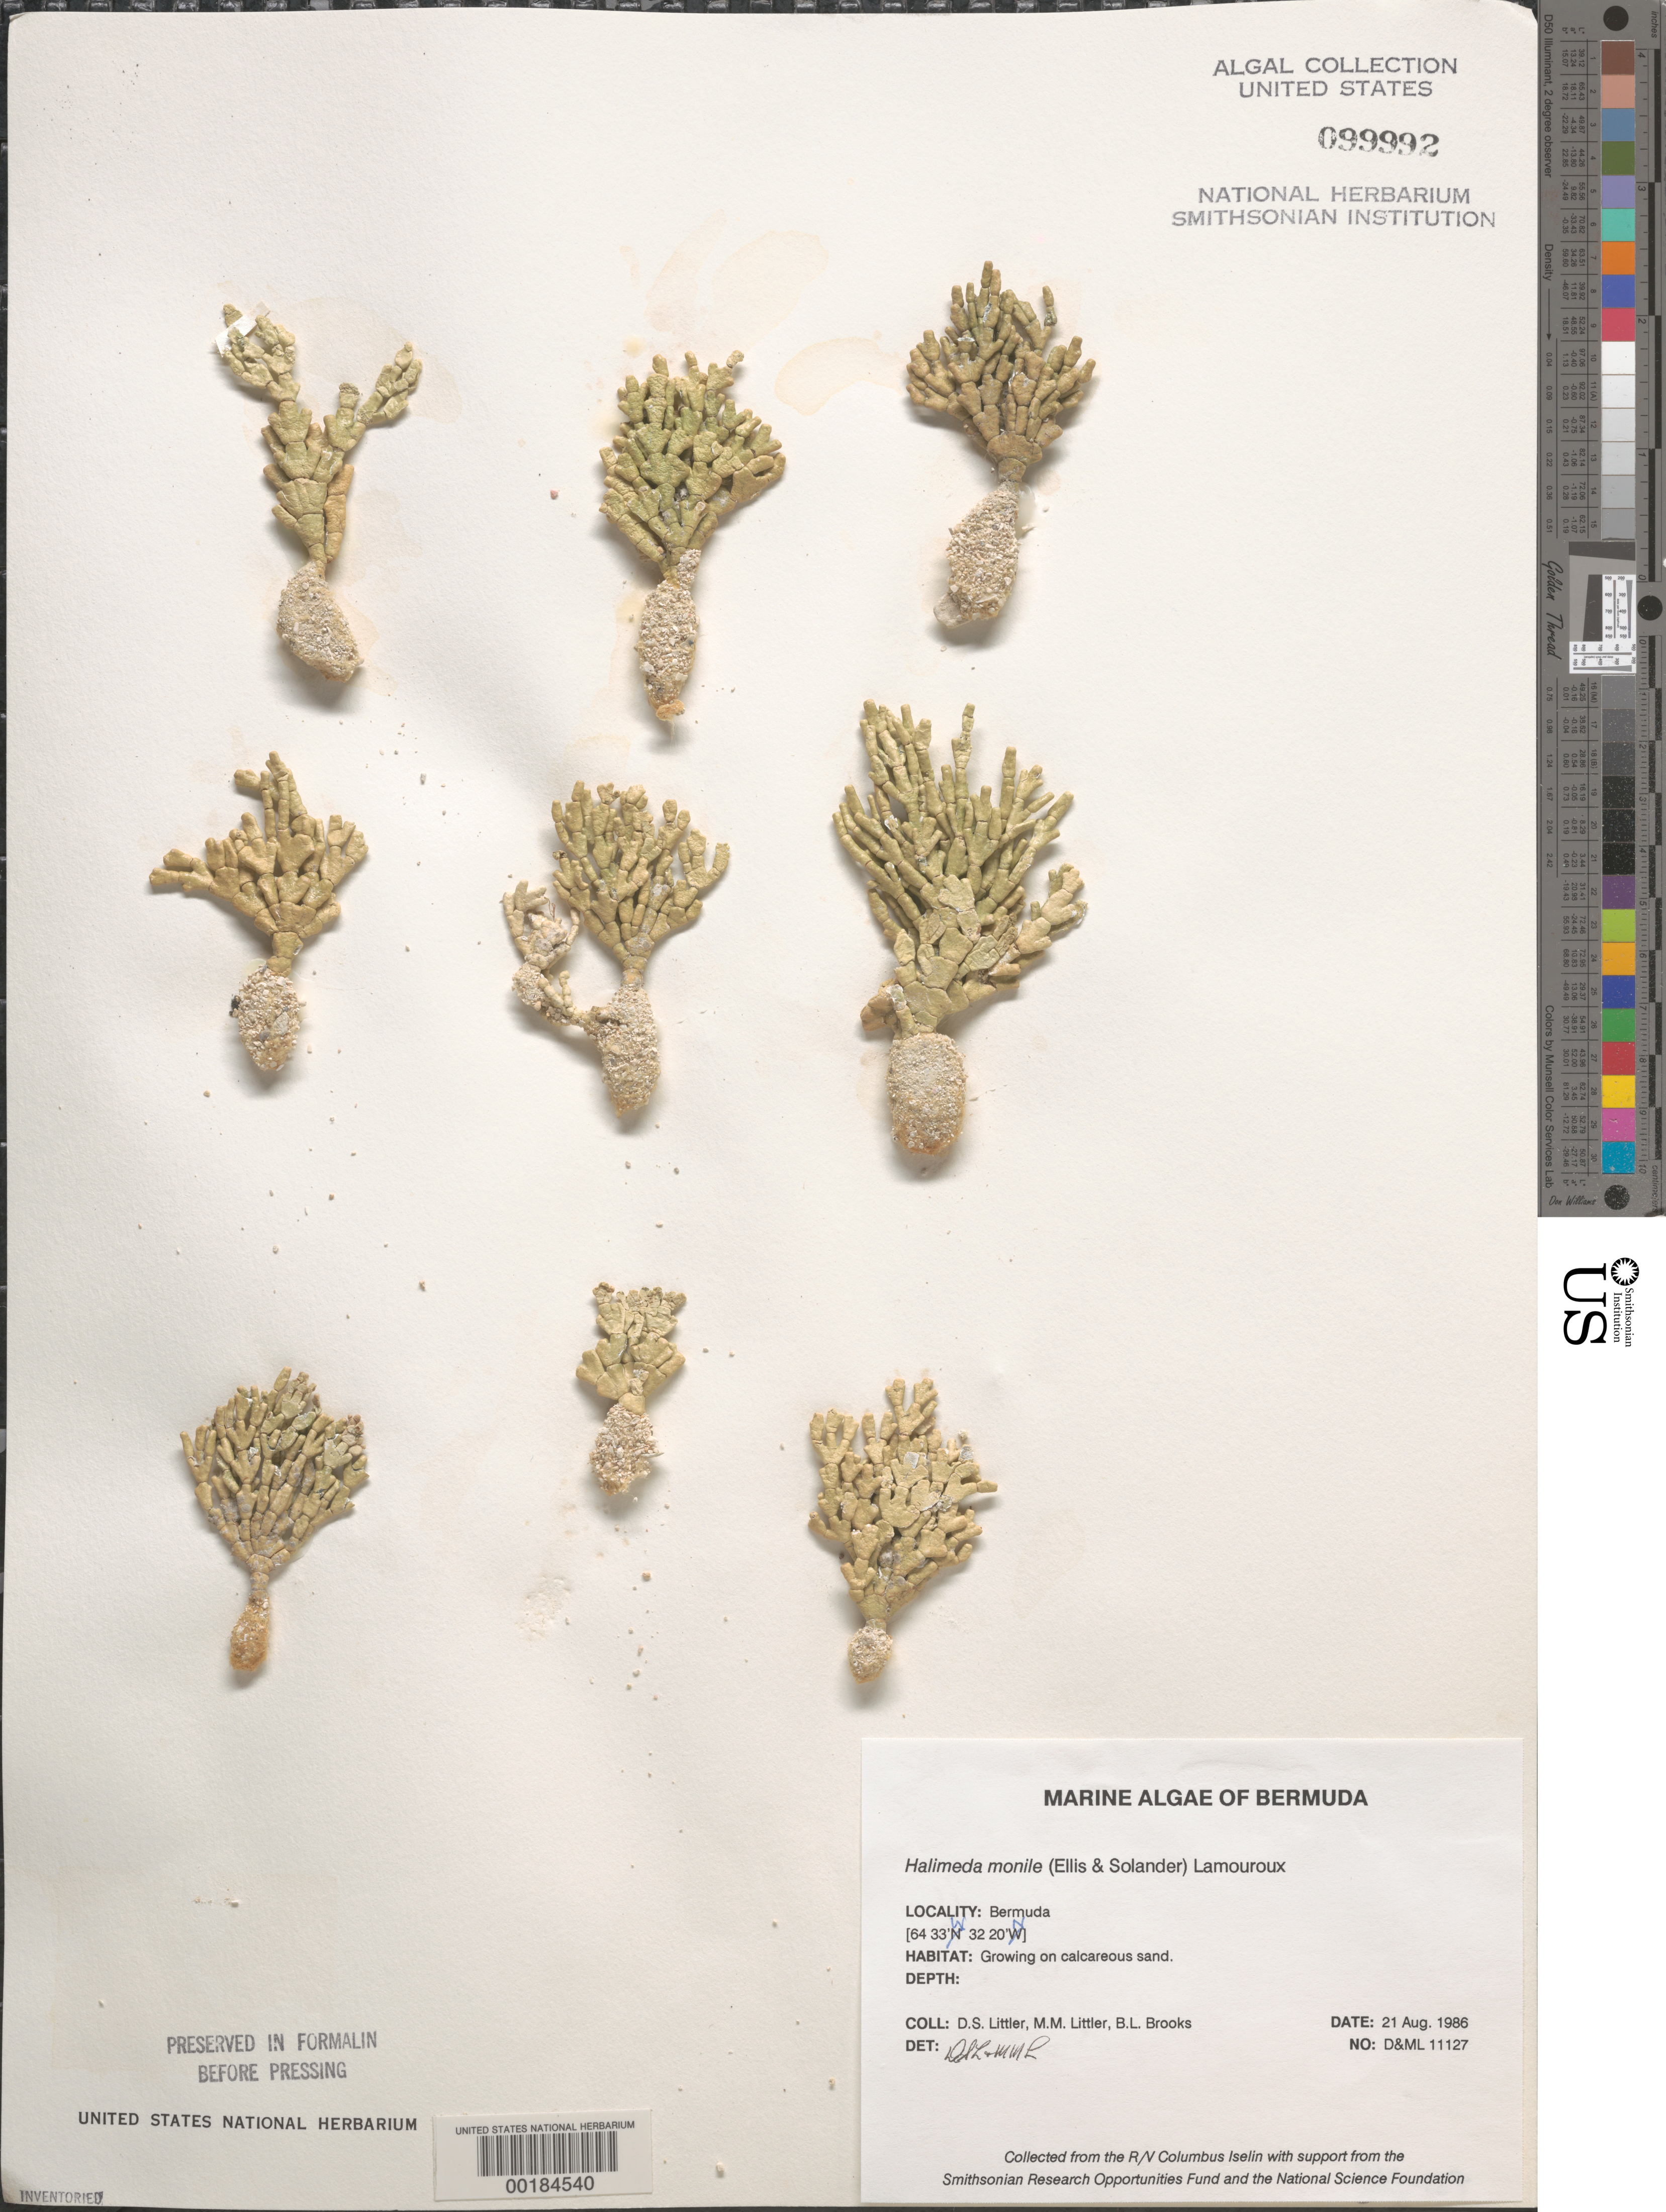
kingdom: Plantae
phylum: Chlorophyta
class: Ulvophyceae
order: Bryopsidales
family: Halimedaceae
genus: Halimeda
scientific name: Halimeda monile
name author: (J. Ellis & Sol.) J.V.Lamouroux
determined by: Littler, D. S.; Littler, M. M.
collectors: D. S. Littler, M. M. Littler & B. Brooks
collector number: D&ML 11127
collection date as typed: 21 Aug 1986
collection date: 1986-08-21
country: Bermuda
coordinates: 32 20' N, 64 33' W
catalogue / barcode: US 99992